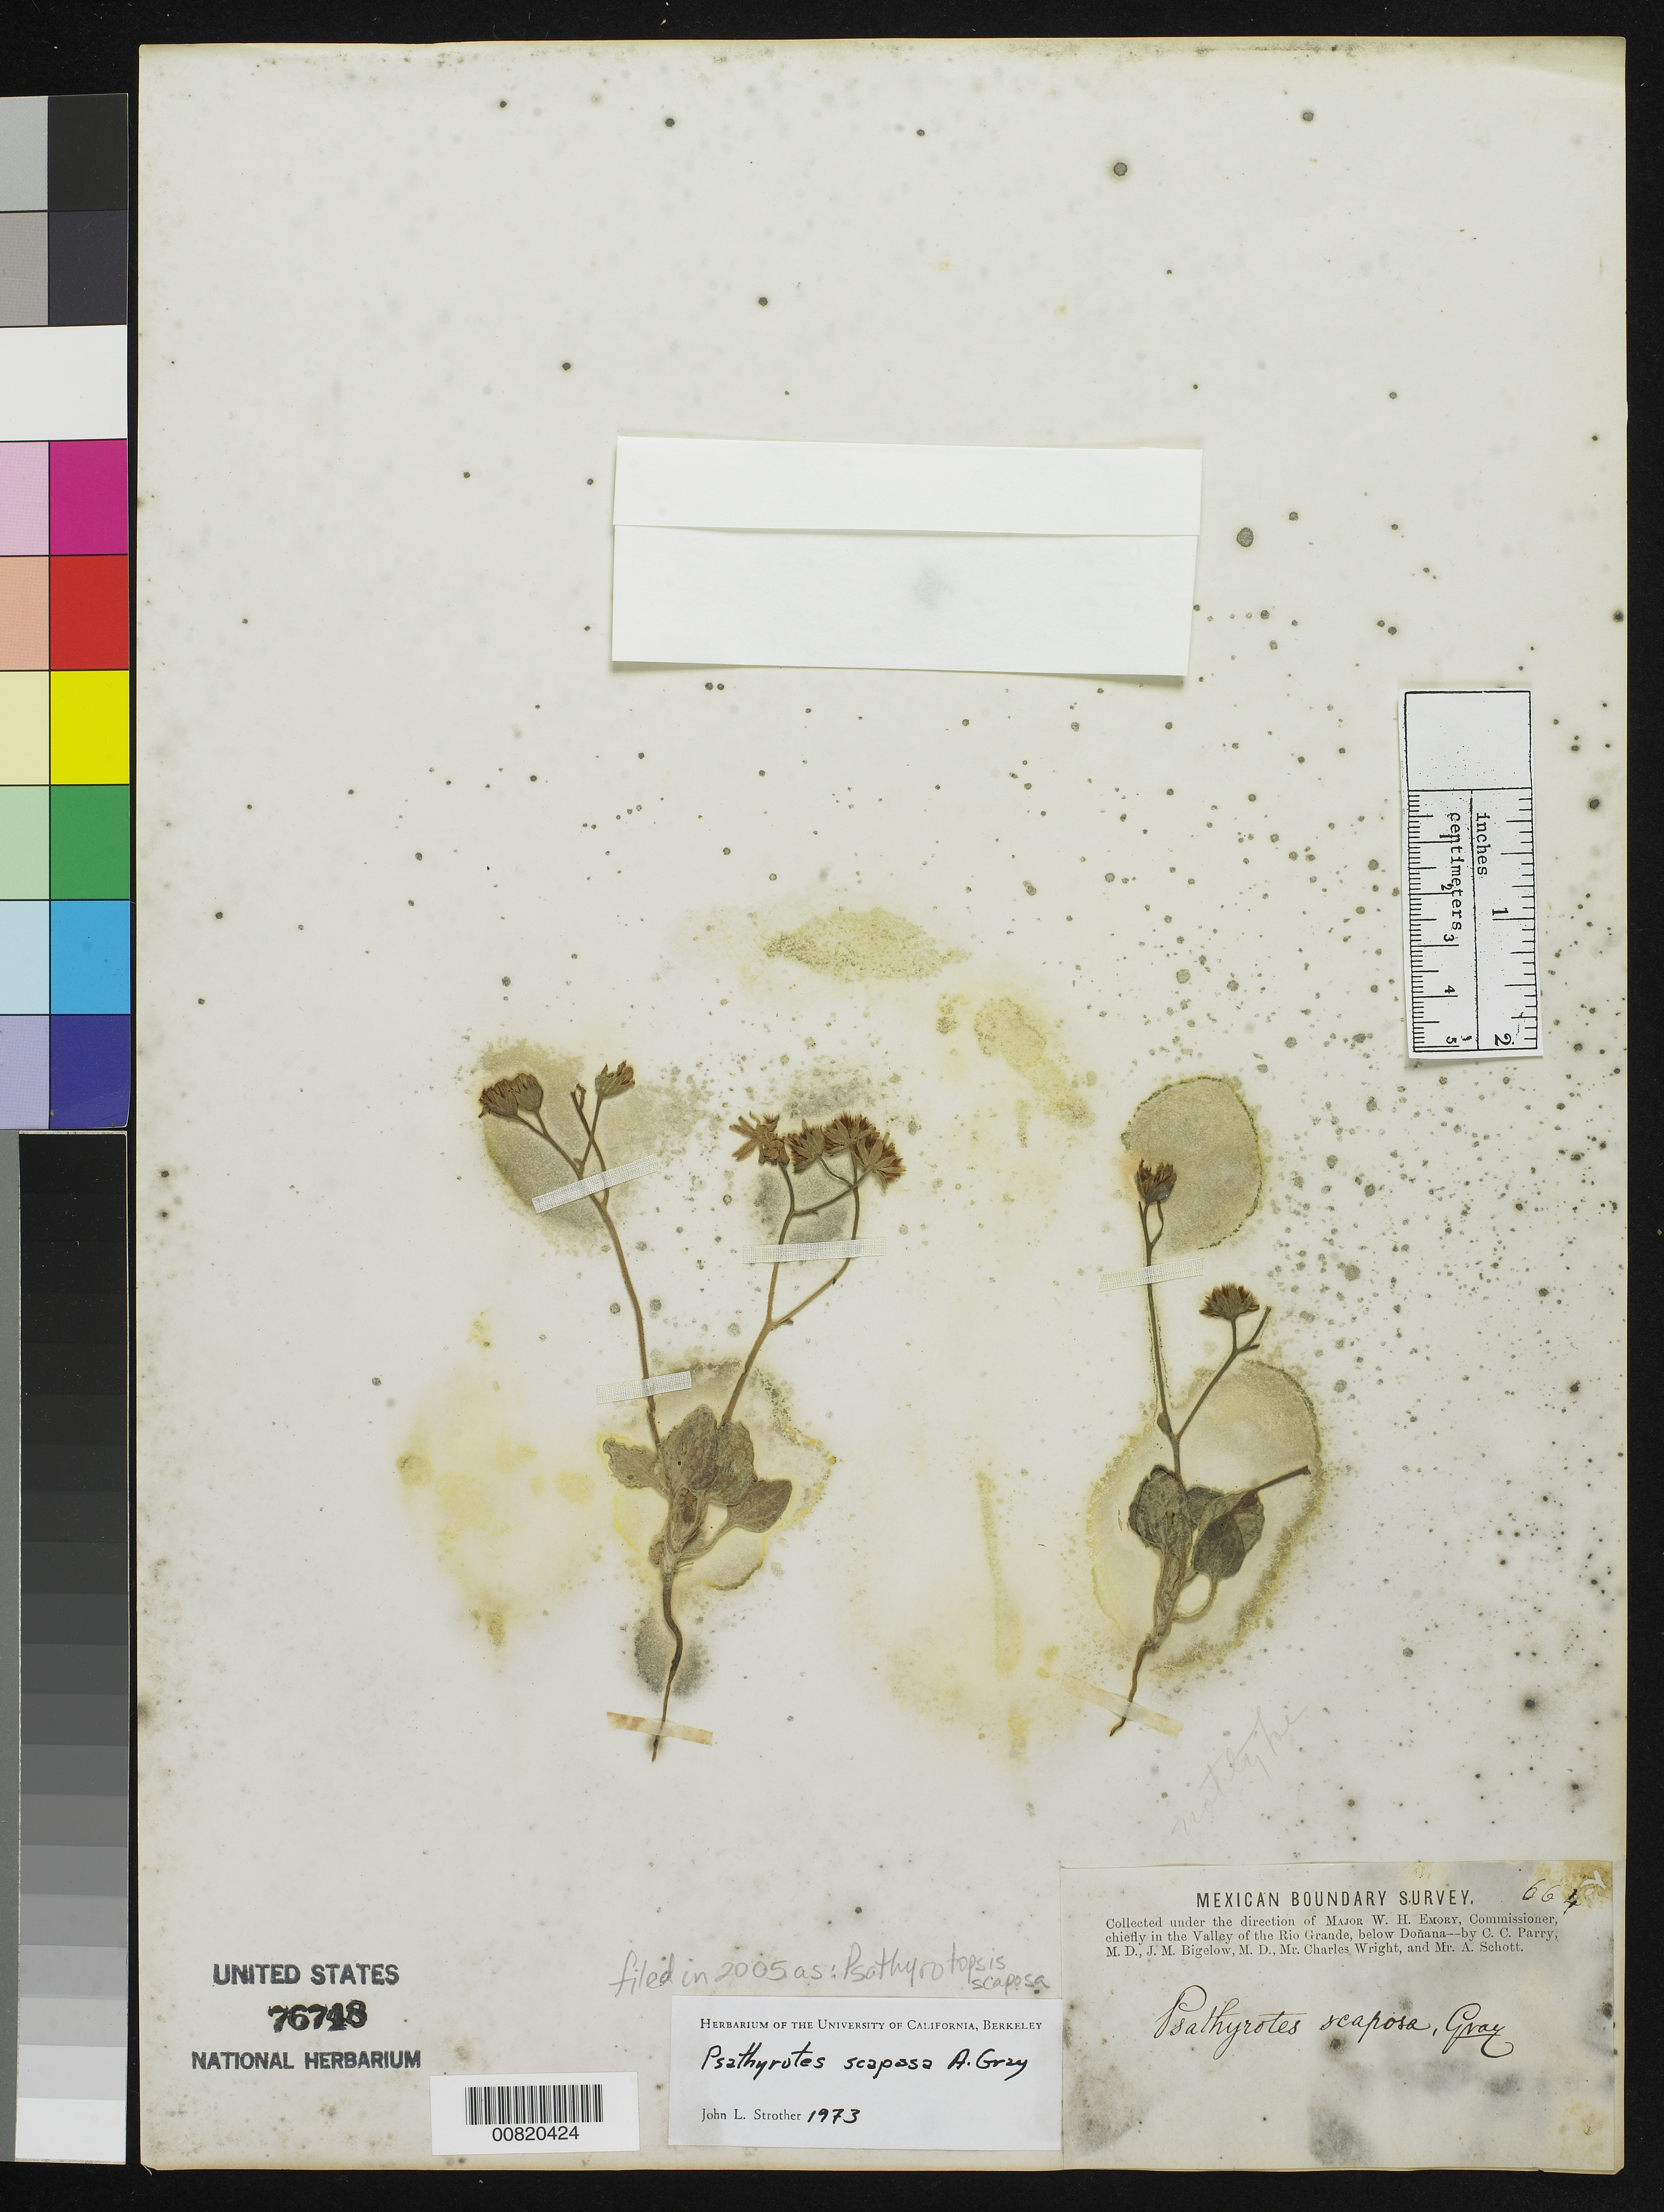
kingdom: Plantae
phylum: Tracheophyta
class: Magnoliopsida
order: Asterales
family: Asteraceae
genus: Bartlettia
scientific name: Bartlettia scaposa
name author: A. Gray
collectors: C. C. Parry, J. M. Bigelow, C. Wright & A. C. V. Schott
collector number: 664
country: United States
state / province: New Mexico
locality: Valley of the Rio Grande, below Doñana, New Mexico.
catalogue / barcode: US 76748